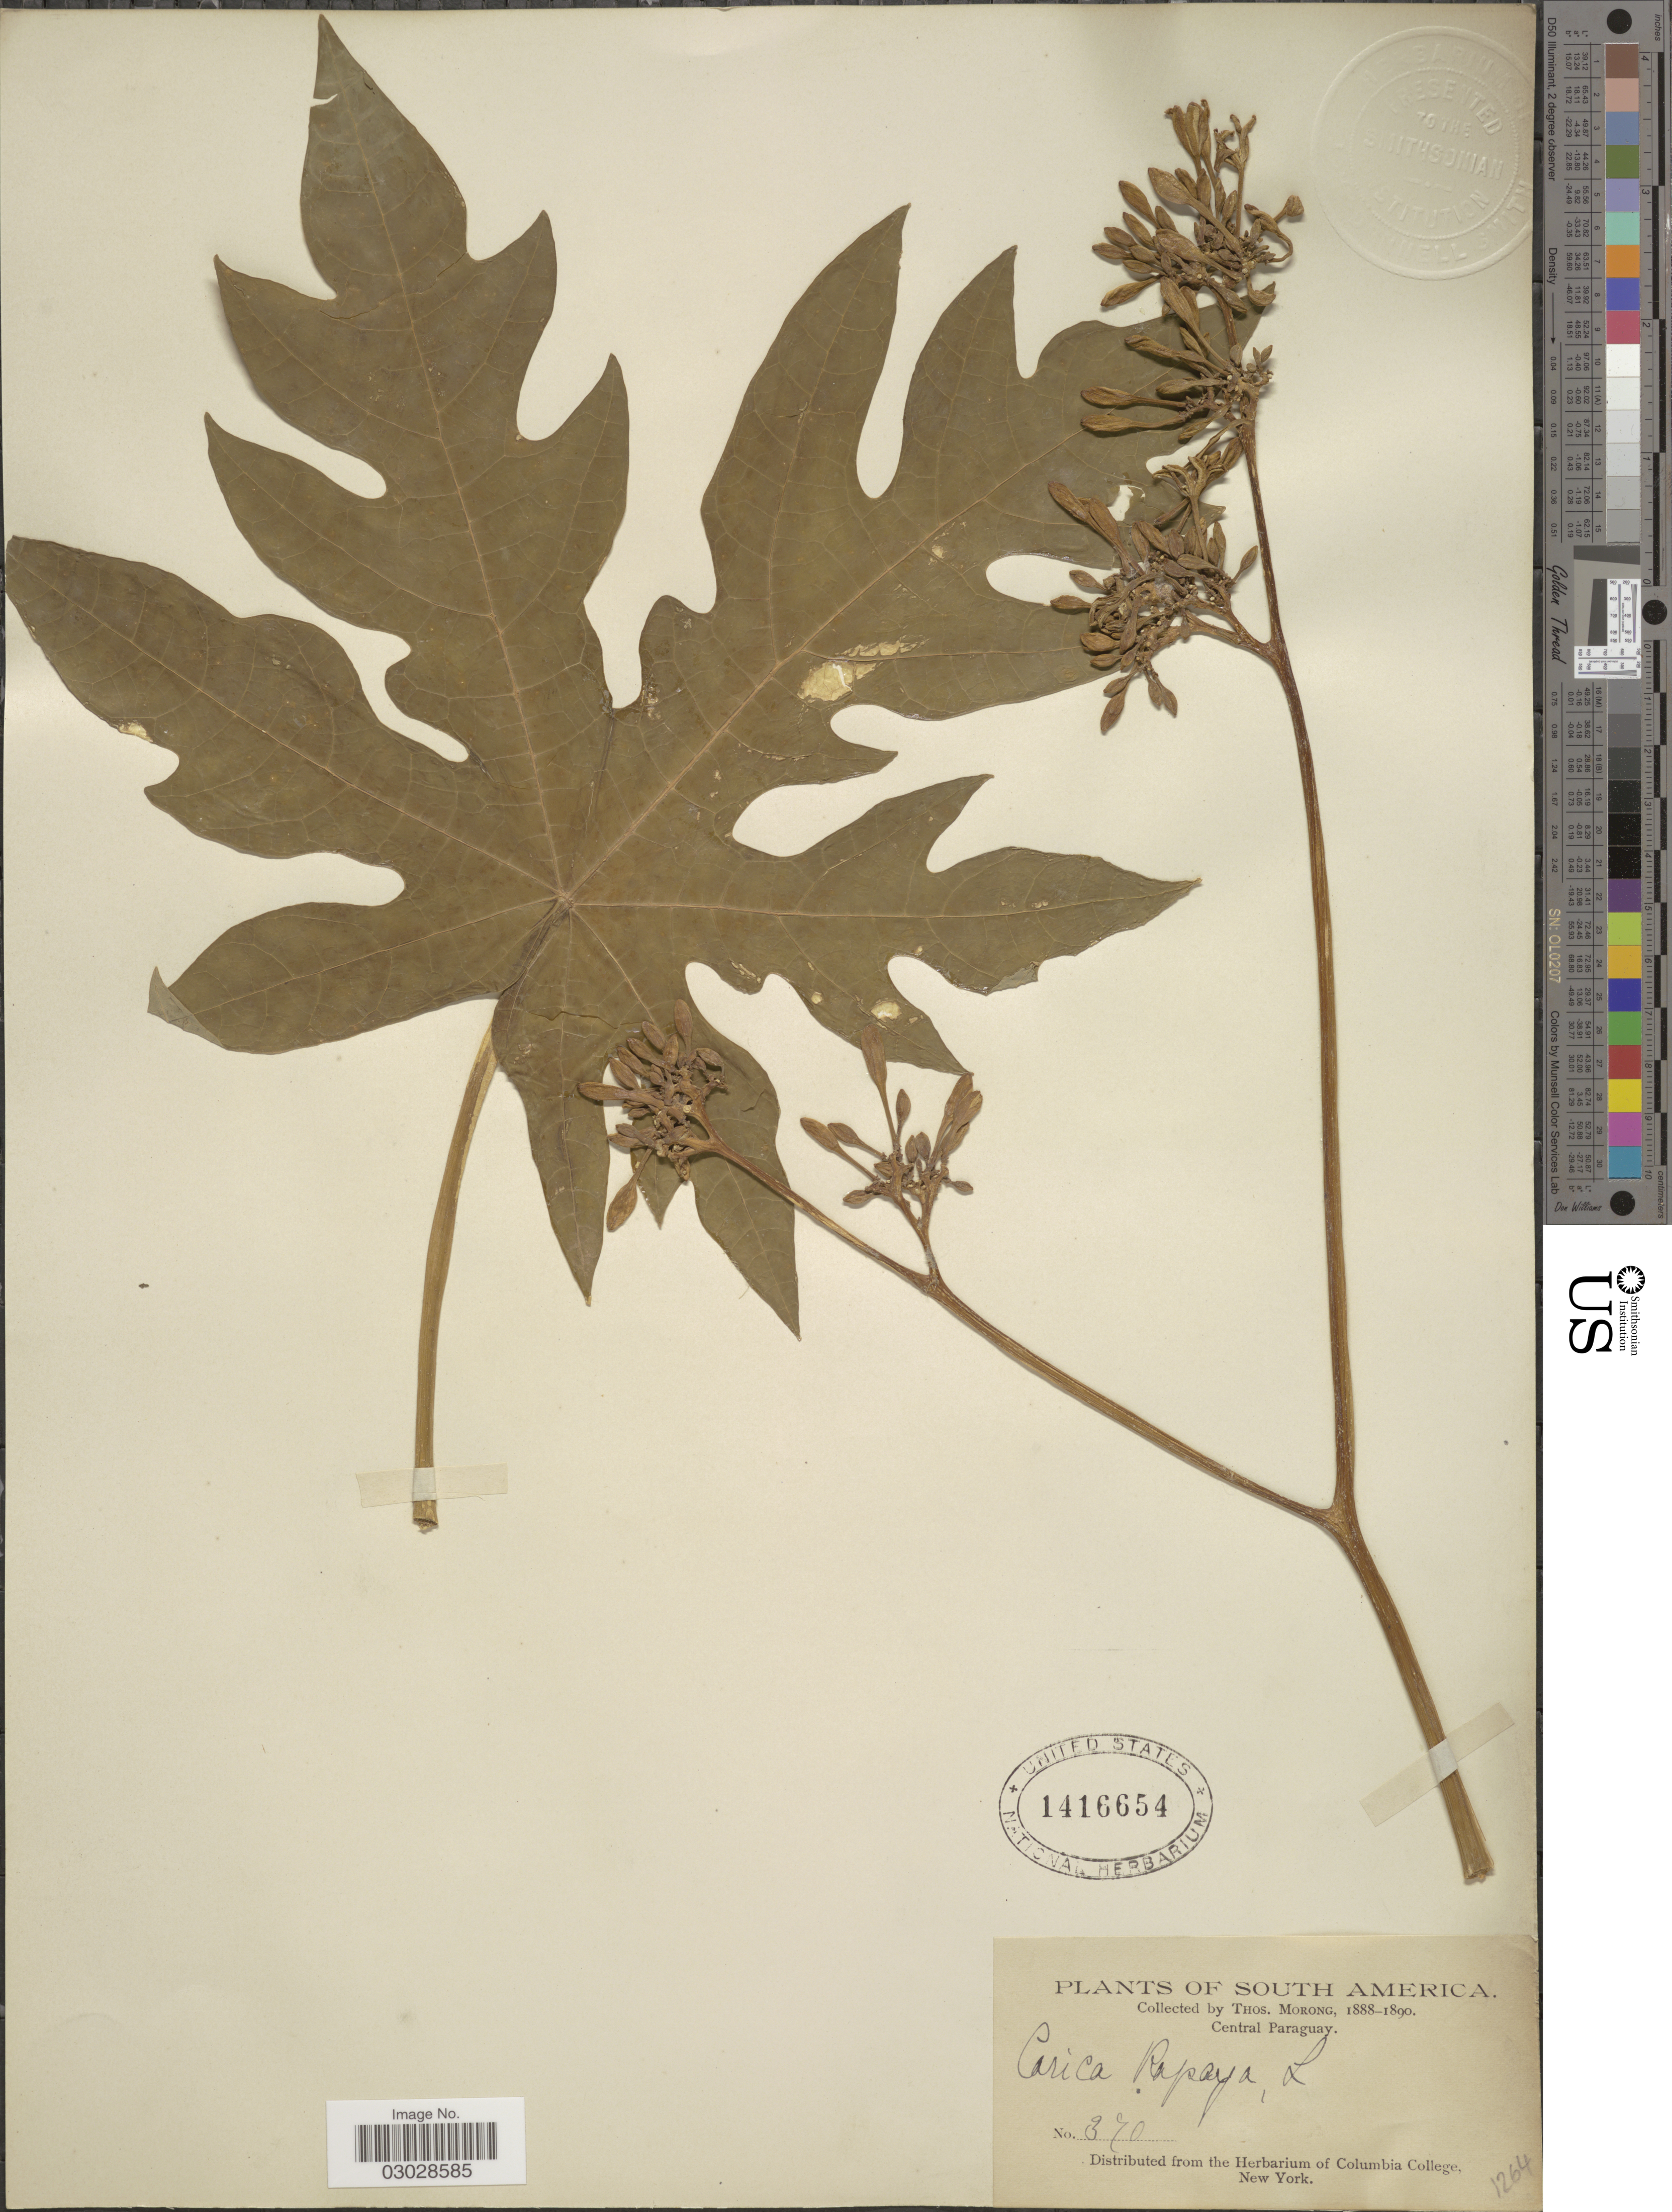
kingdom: Plantae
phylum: Tracheophyta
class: Magnoliopsida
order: Brassicales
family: Caricaceae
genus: Carica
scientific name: Carica papaya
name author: L.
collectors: T. Morong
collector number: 370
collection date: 1888/1890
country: Paraguay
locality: Central Paraguay.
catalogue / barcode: US 1416654